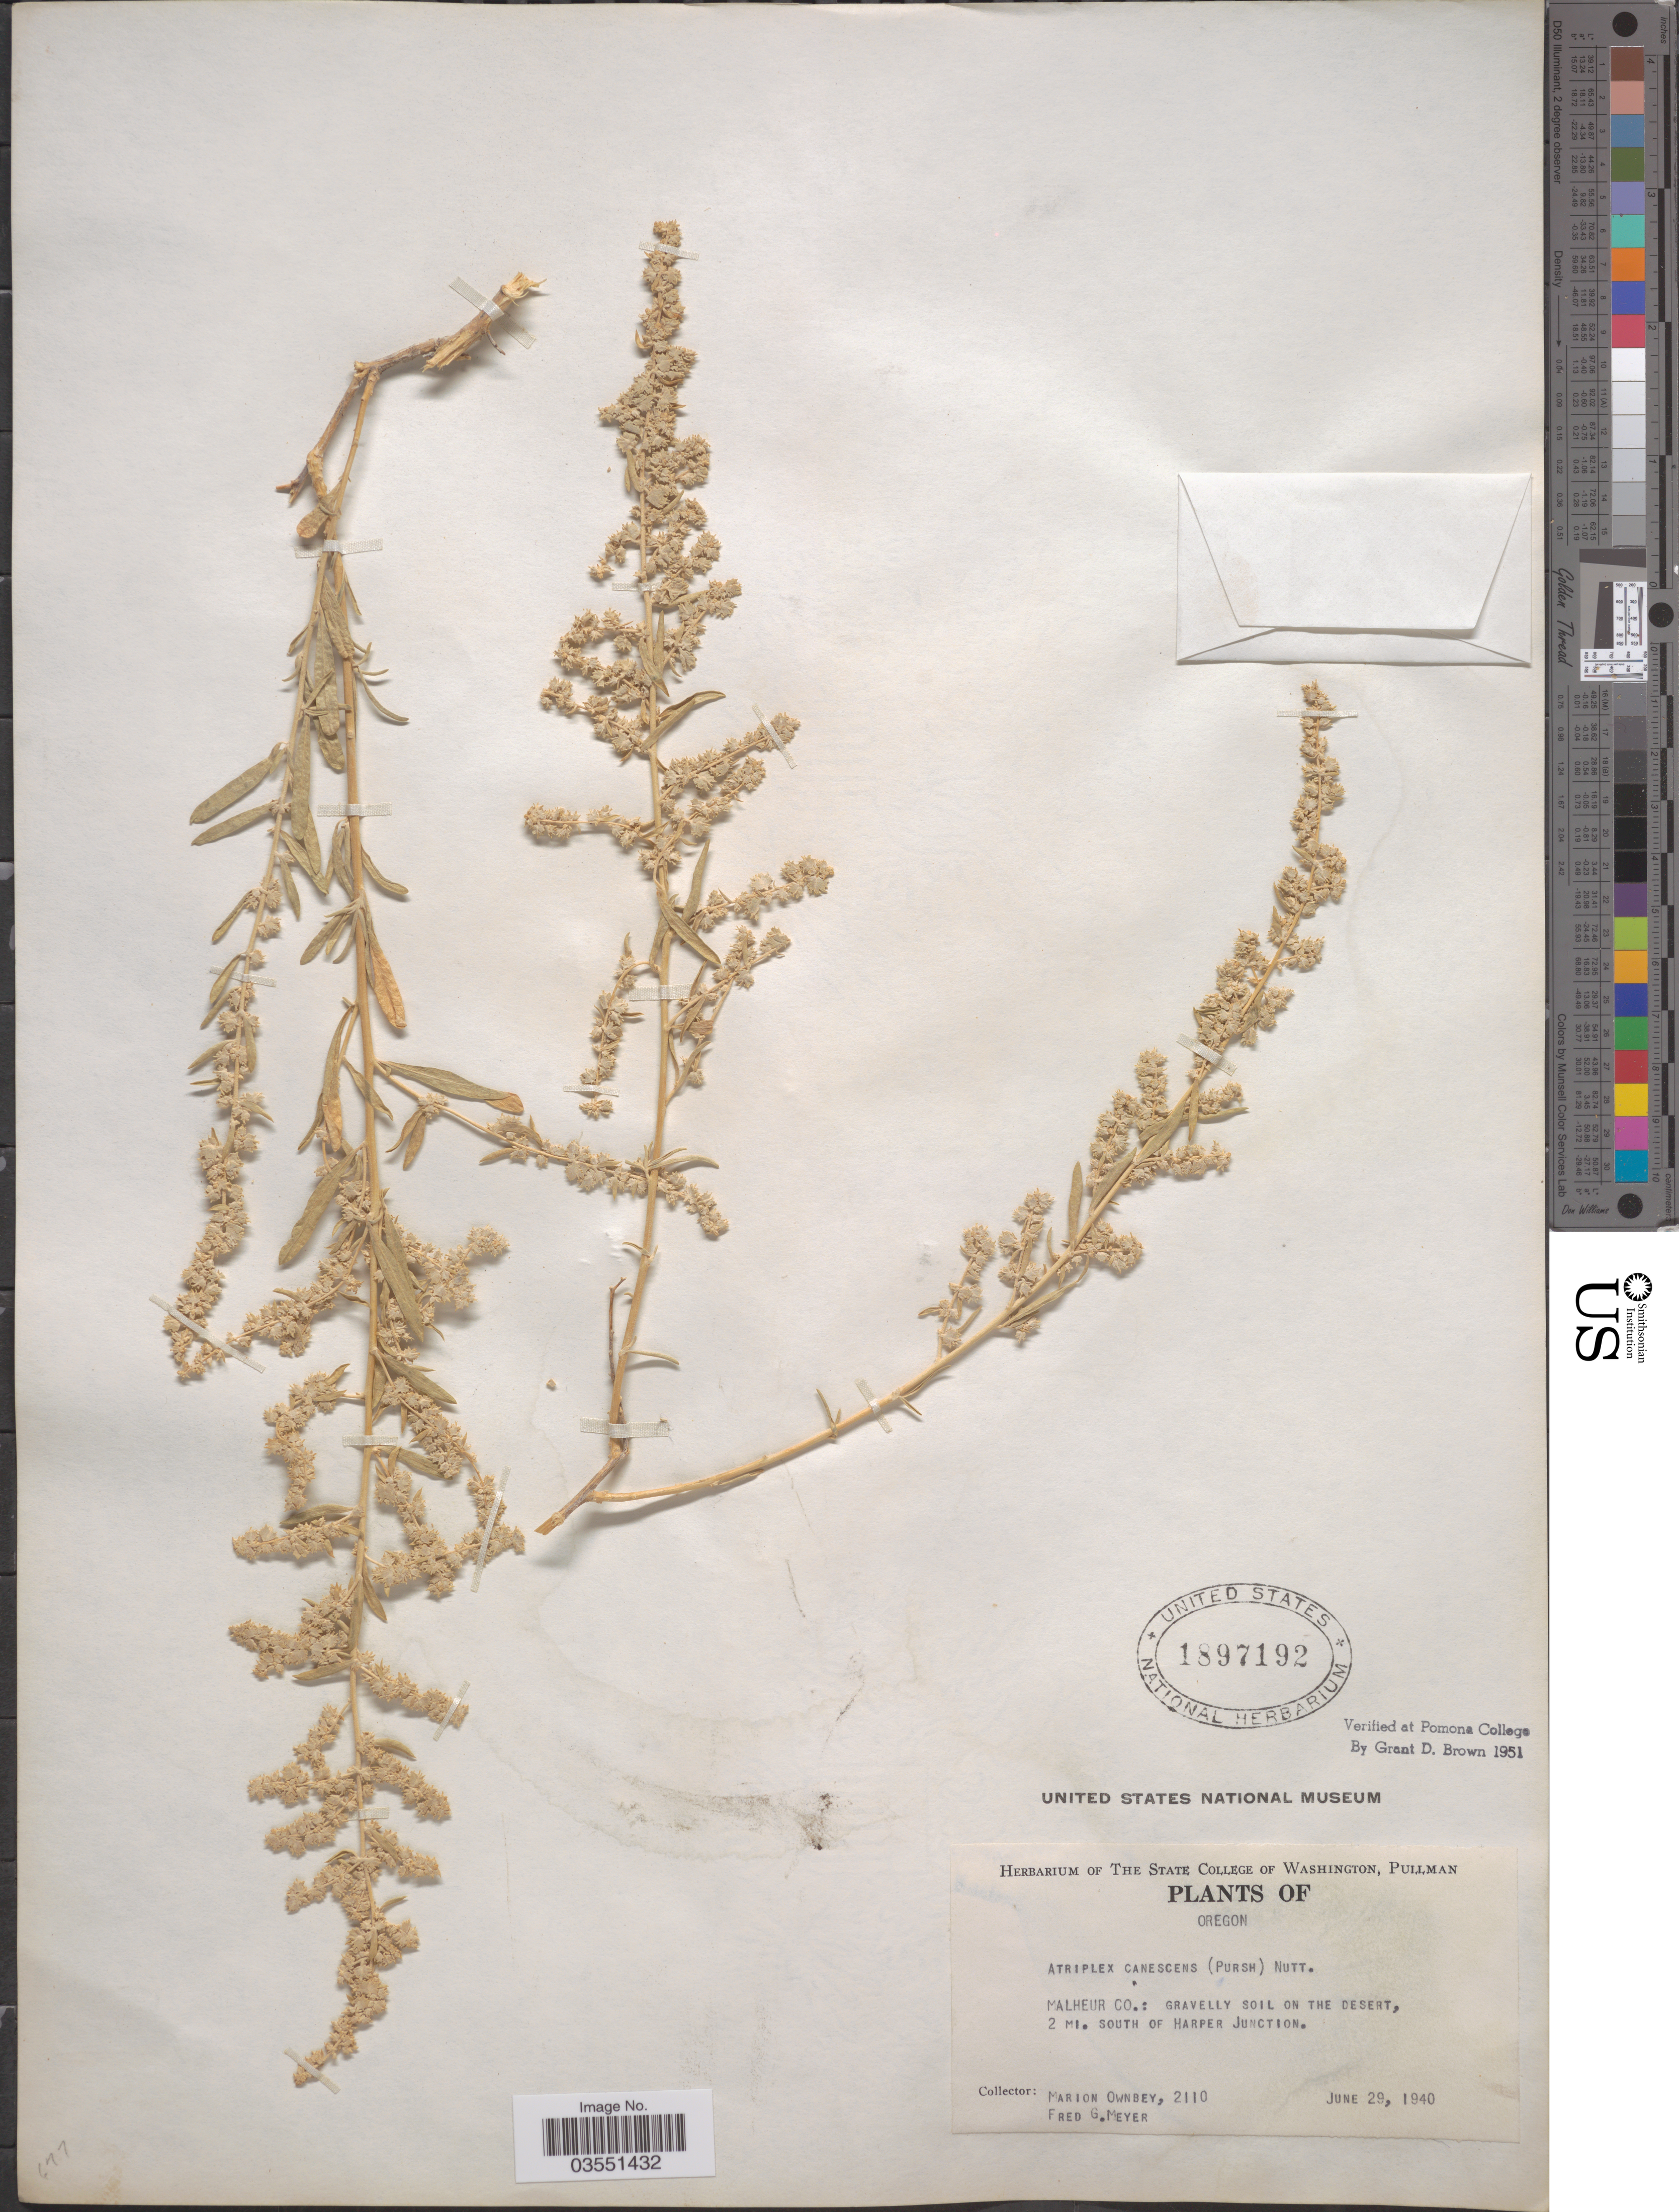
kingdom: Plantae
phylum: Tracheophyta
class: Magnoliopsida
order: Caryophyllales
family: Amaranthaceae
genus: Atriplex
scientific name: Atriplex canescens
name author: (Pursh) Nutt.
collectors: M. Ownbey & F. G. Meyer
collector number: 2110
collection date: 1940-06-29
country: United States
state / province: Oregon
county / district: Malheur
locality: Malheur Co.: Gravelly soil on the desert, 2 mi. South of Harper Junction.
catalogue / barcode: US 1897192